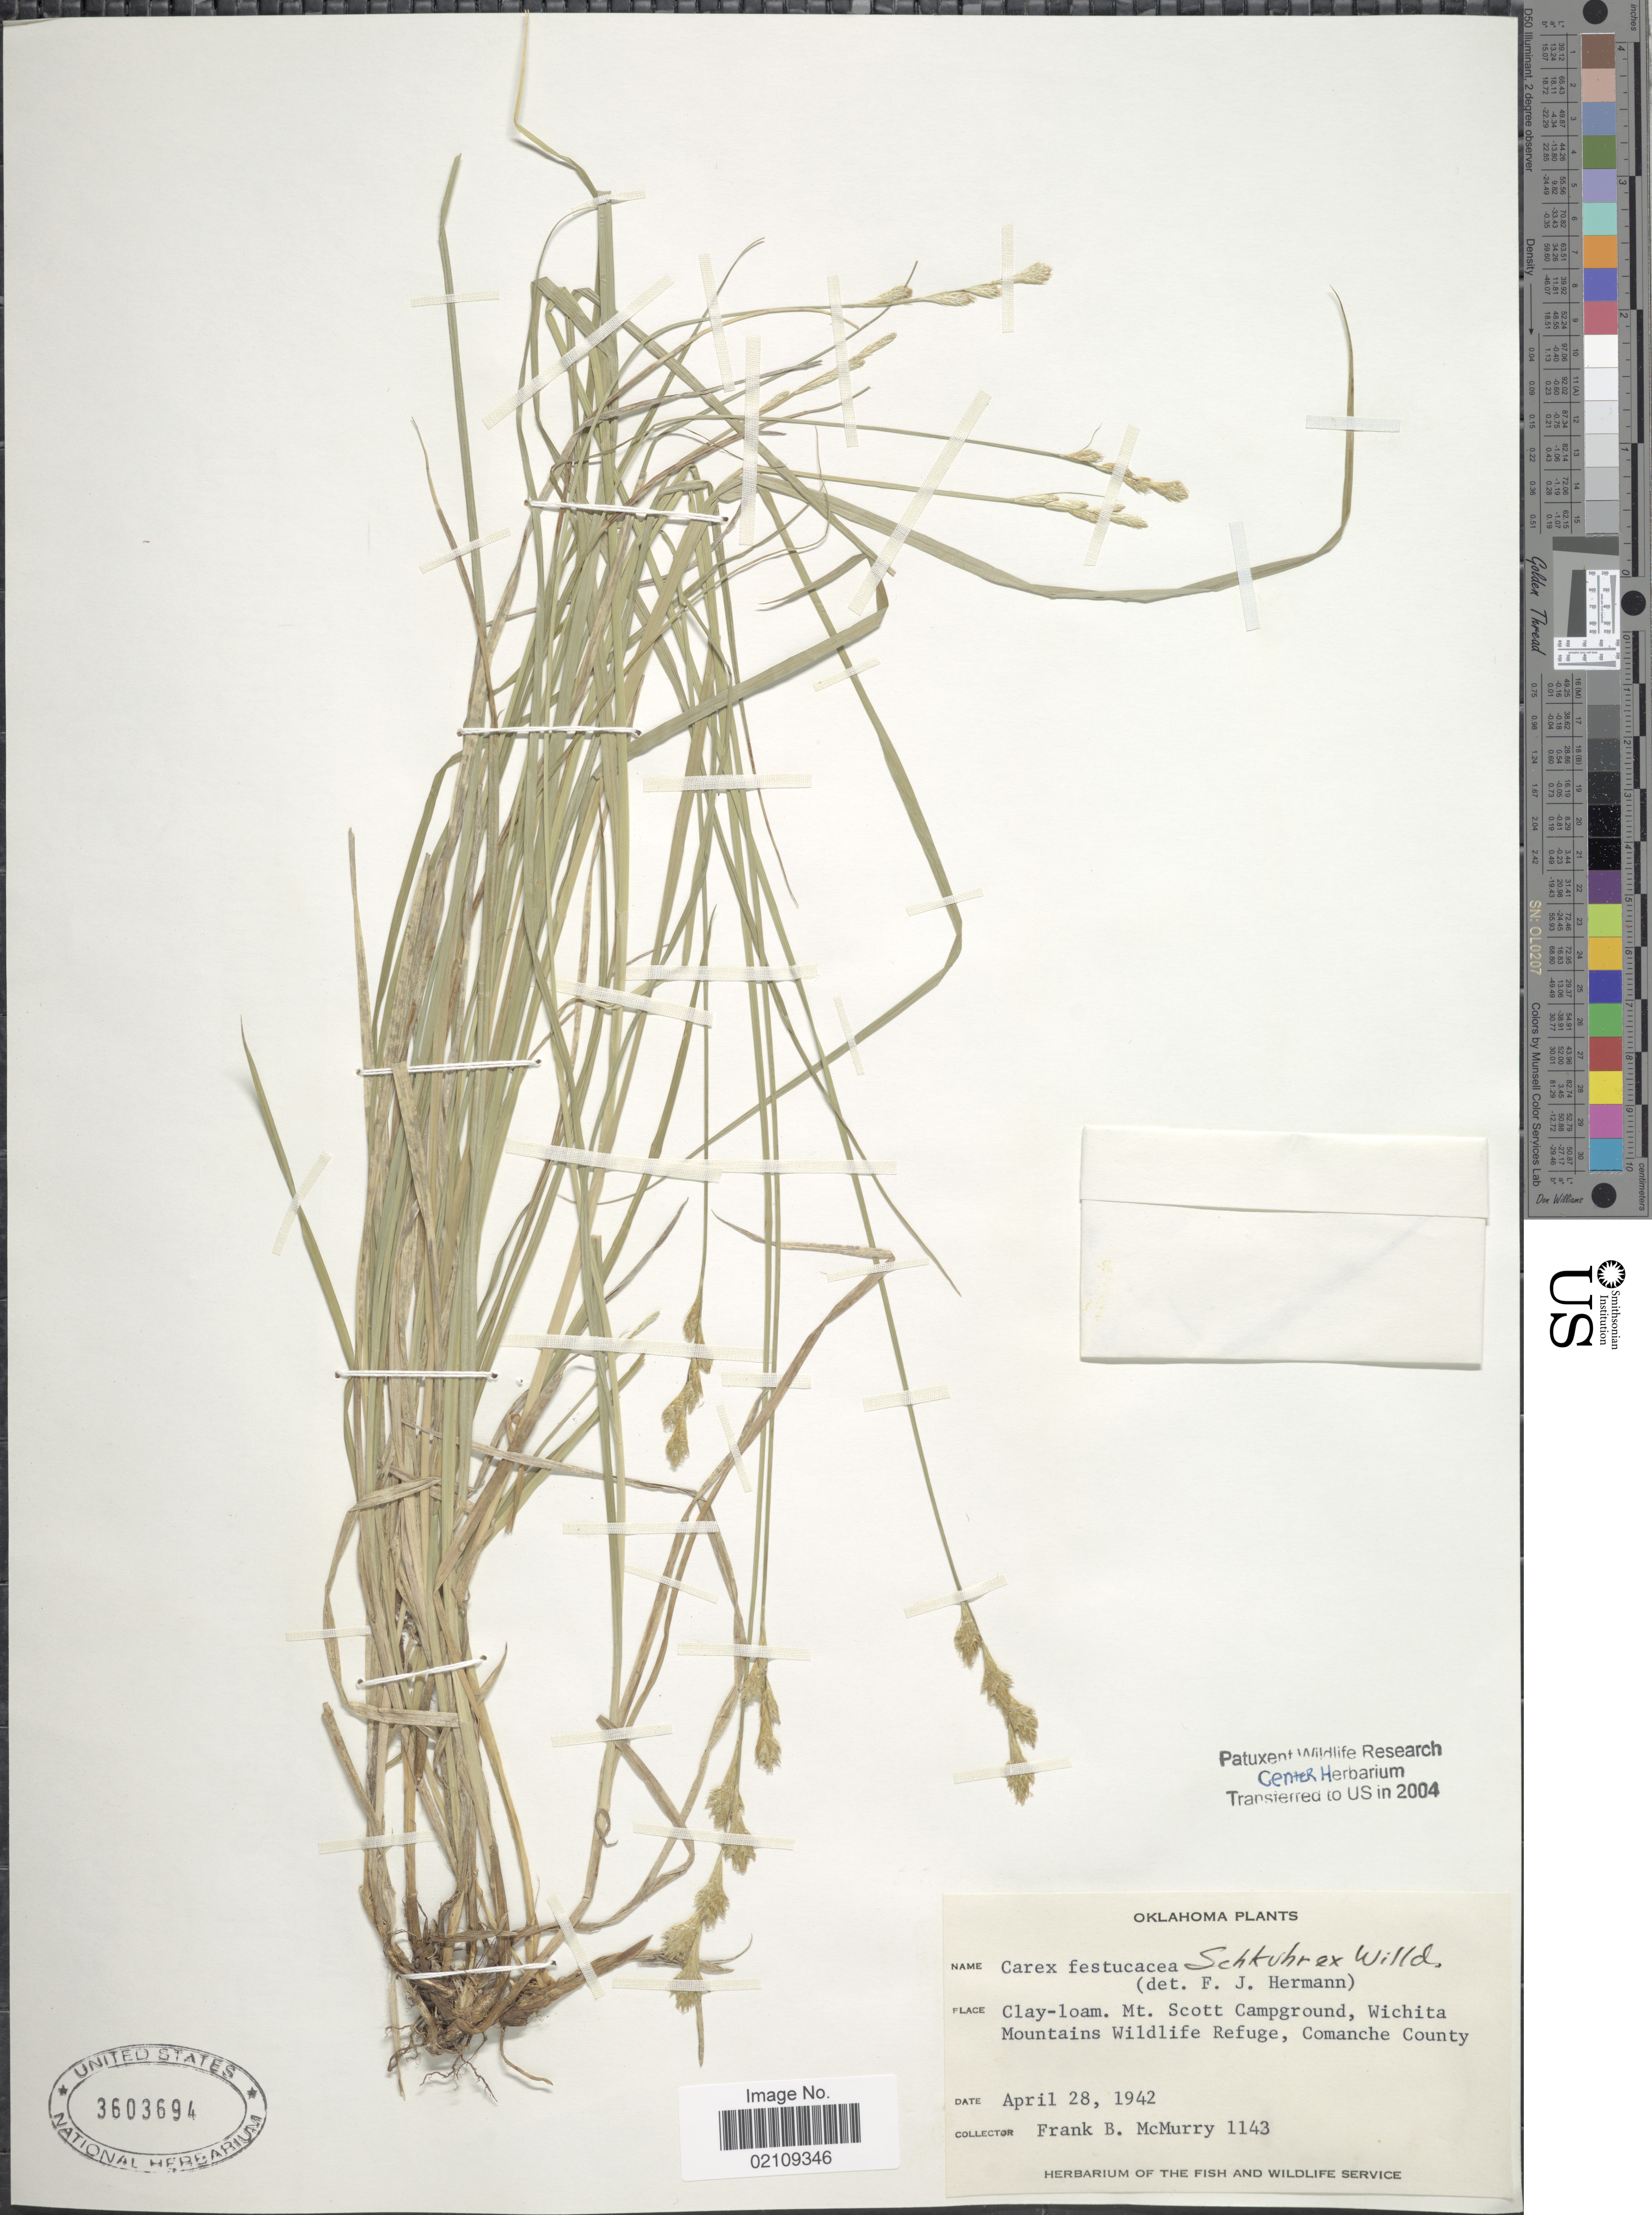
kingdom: Plantae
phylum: Tracheophyta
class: Liliopsida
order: Poales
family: Cyperaceae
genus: Carex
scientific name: Carex festucacea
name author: Willd.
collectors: F. B. McMurry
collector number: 1143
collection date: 1942-04-28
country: United States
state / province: Oklahoma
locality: Clay-loam. Mt Scott Campground, Wichita Mountains Wildlife Refuge, Comanche County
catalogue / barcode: US 3603694